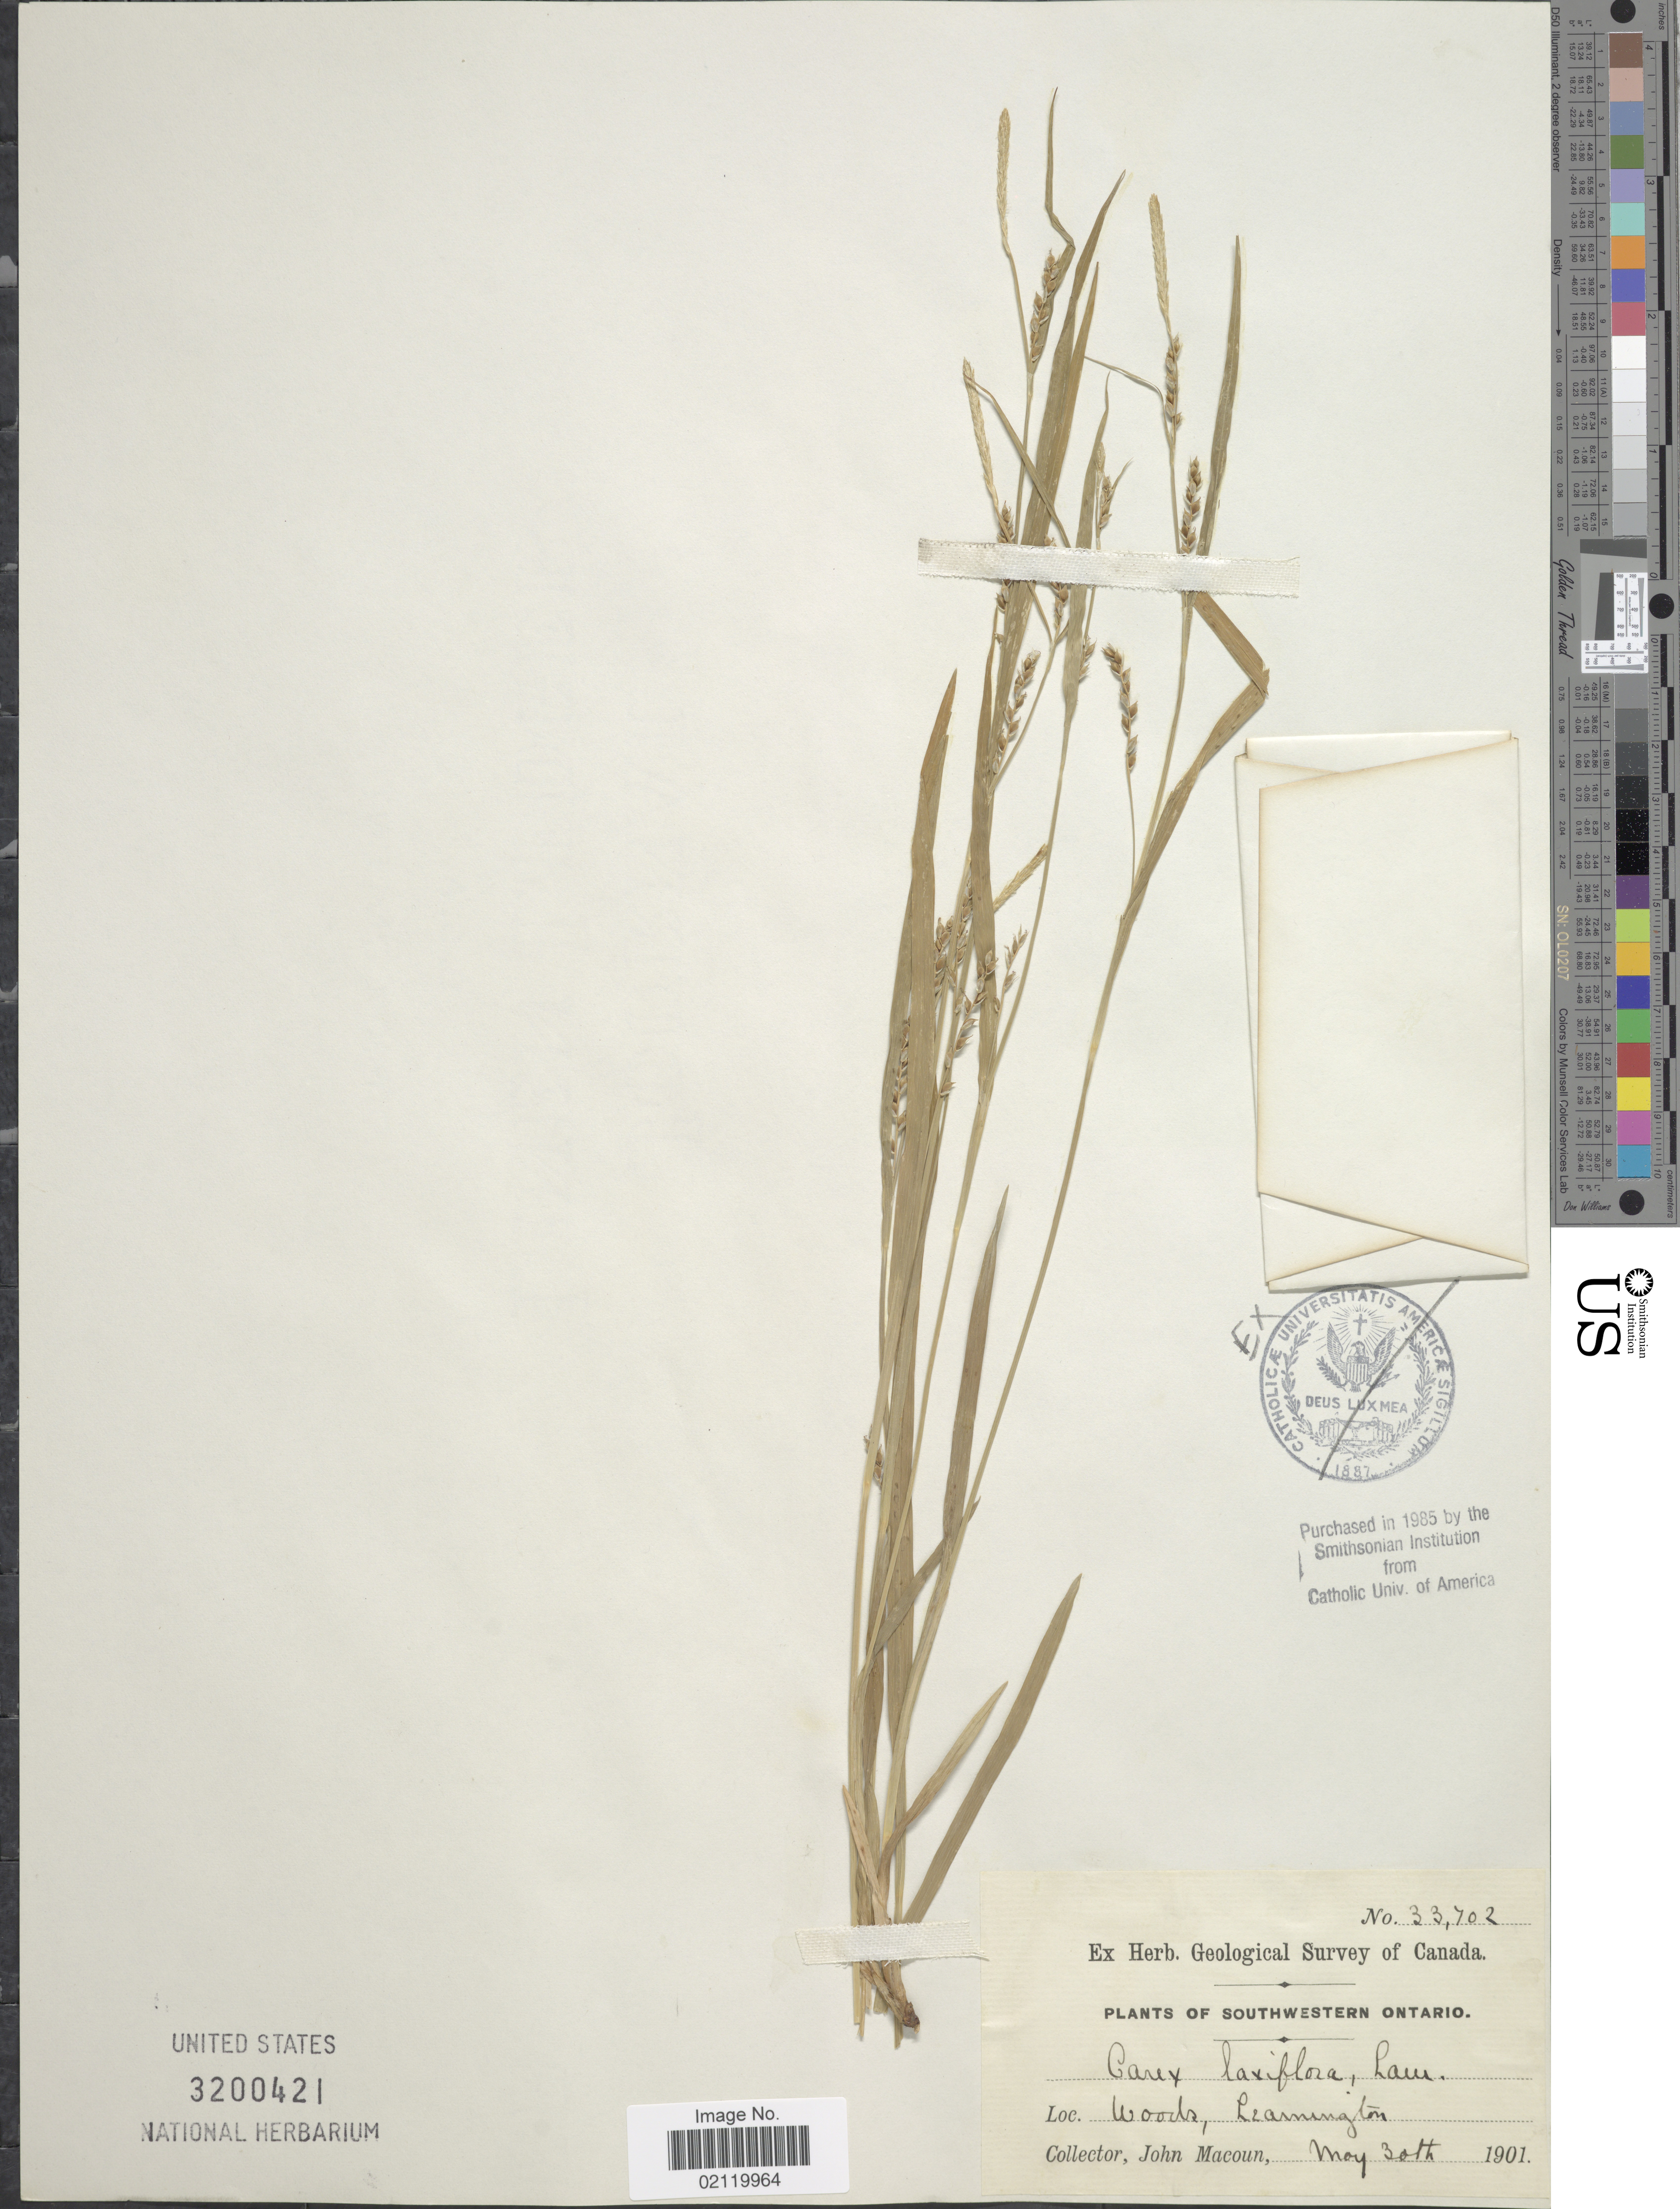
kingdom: Plantae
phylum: Tracheophyta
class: Liliopsida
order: Poales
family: Cyperaceae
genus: Carex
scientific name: Carex laxiflora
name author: Lam.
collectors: J. Macoun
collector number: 33702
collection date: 1901-05-30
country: Canada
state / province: Ontario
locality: Southwestern Ontario. Woods, Leamington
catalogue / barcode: US 3200421